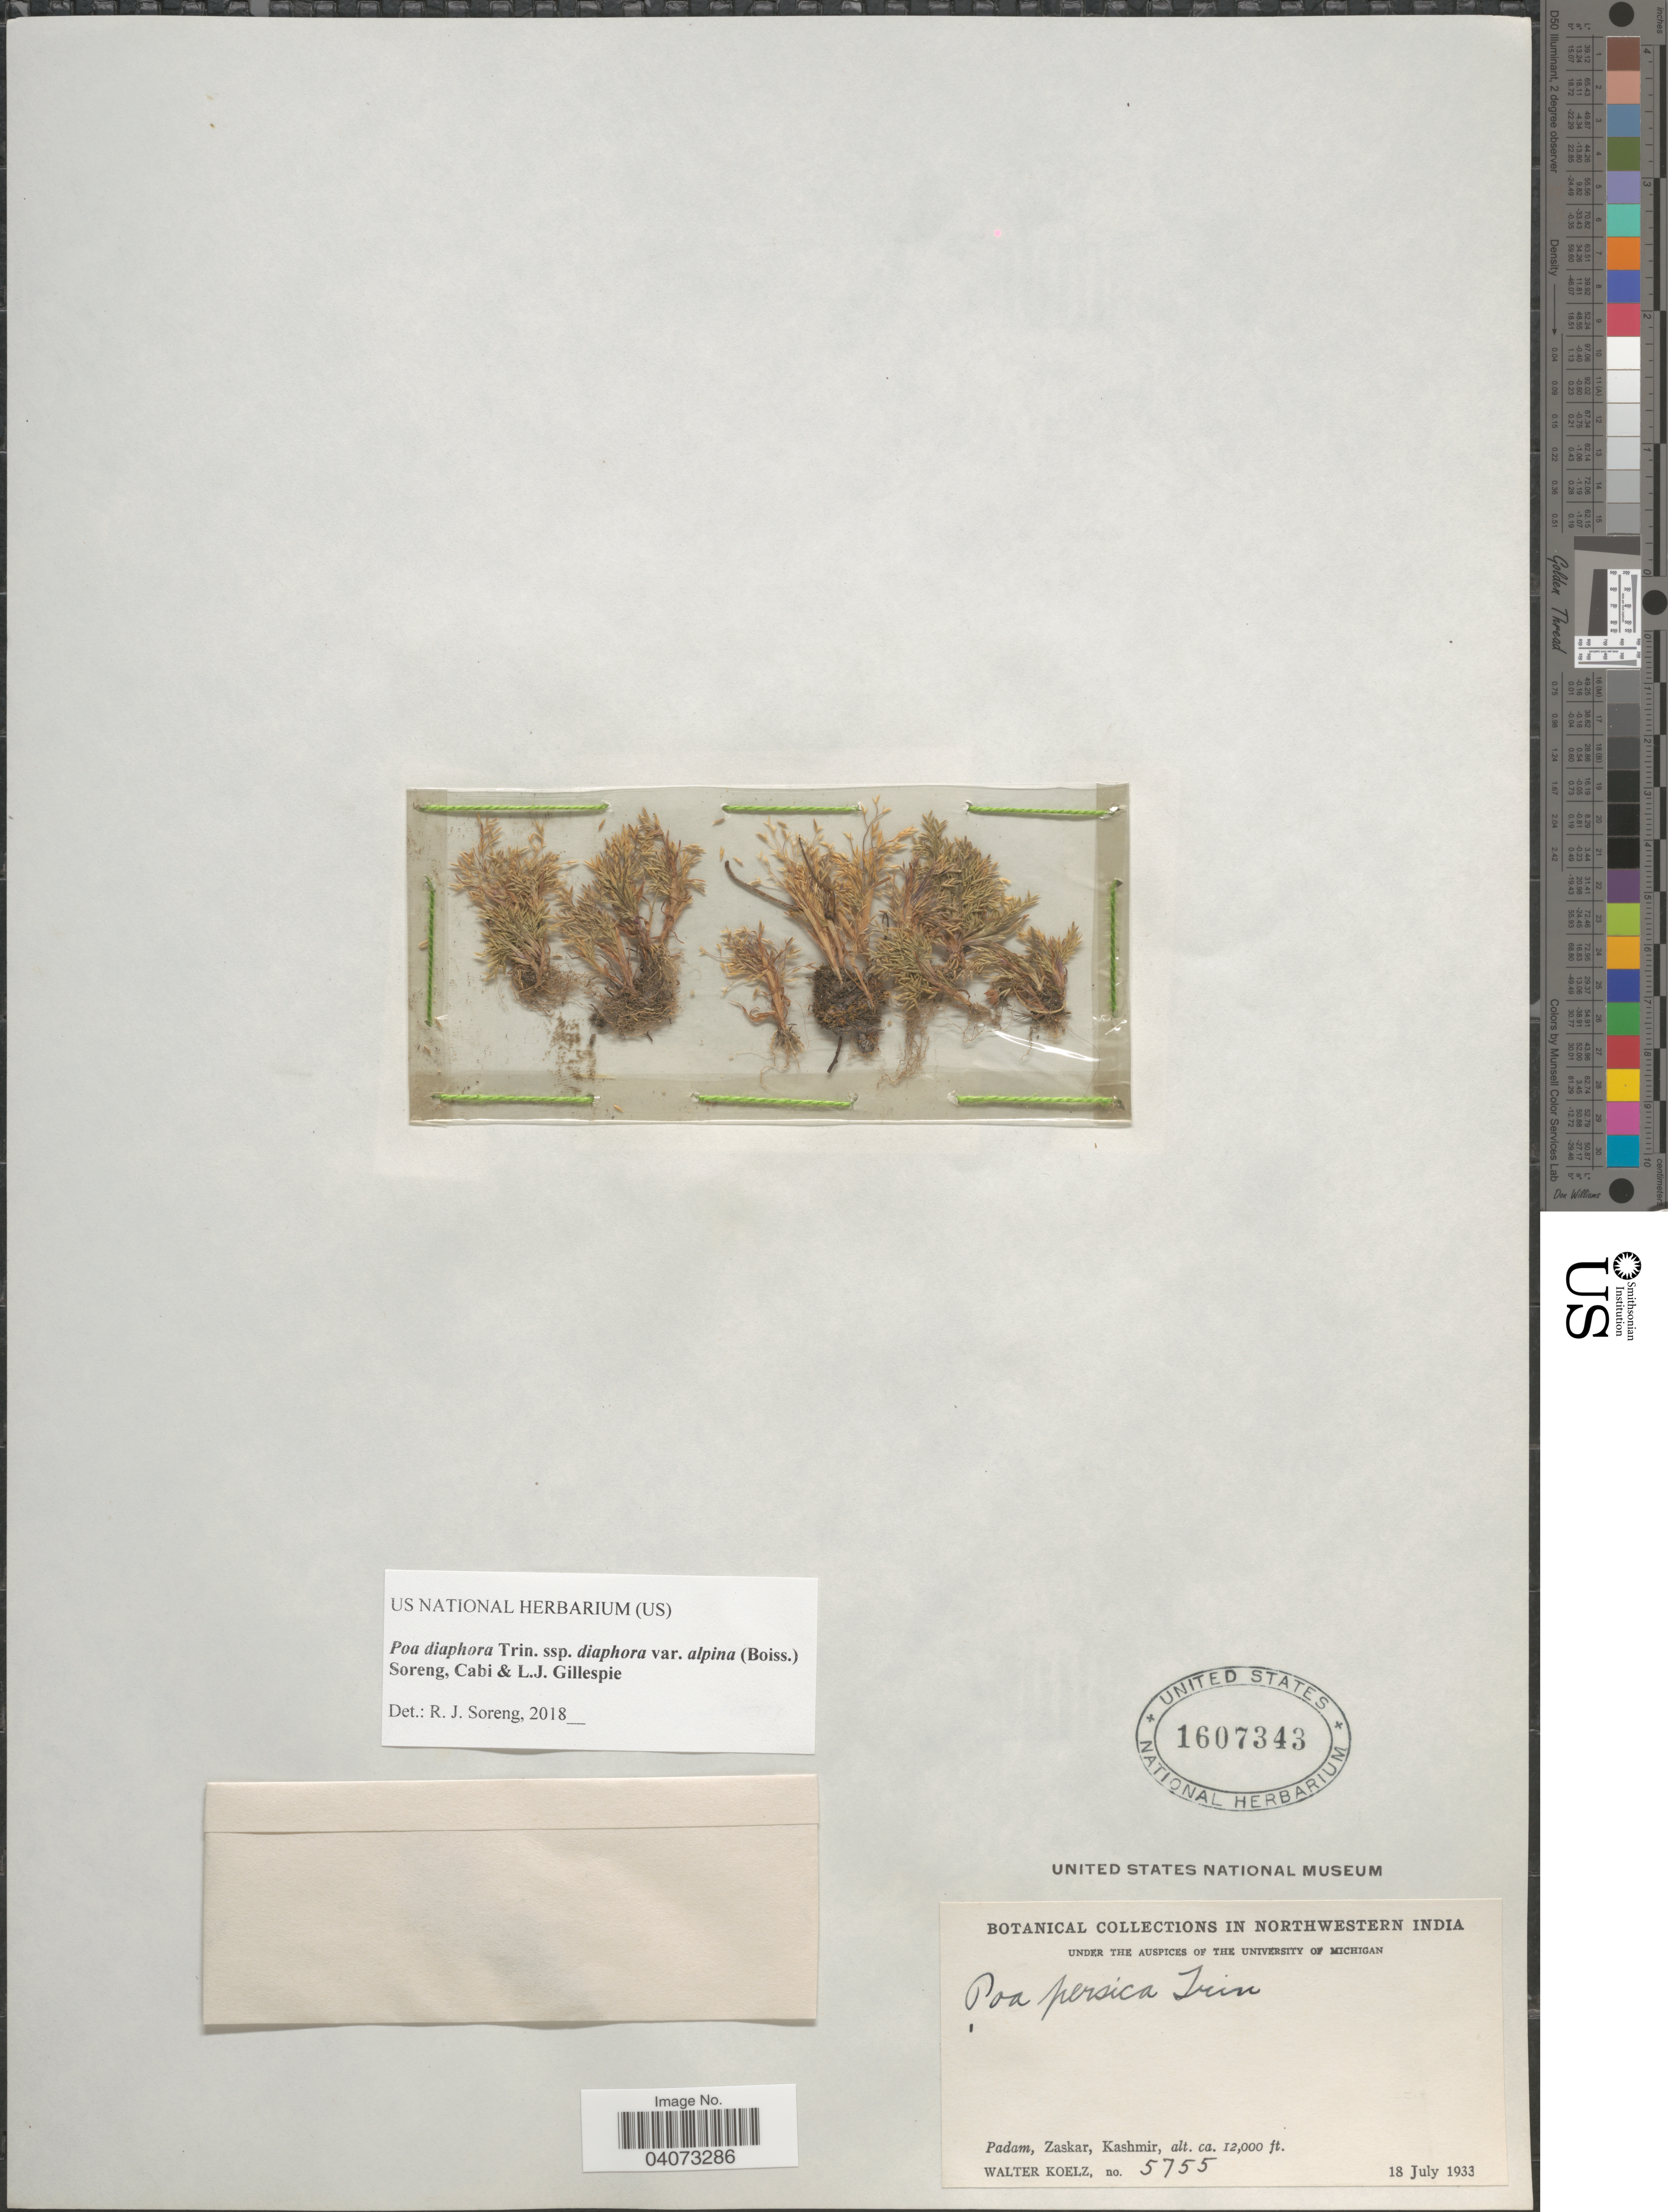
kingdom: Plantae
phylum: Tracheophyta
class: Liliopsida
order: Poales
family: Poaceae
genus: Poa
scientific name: Poa diaphora subsp. diaphora var. alpina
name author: (Boiss.) Soreng et al.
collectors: W. N. Koelz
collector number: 5755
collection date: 1933-07-18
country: India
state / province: Jammu and Kashmir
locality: Northwestern India. Padam, Zaskar, Kashmir.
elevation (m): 3658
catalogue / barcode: US 1607343